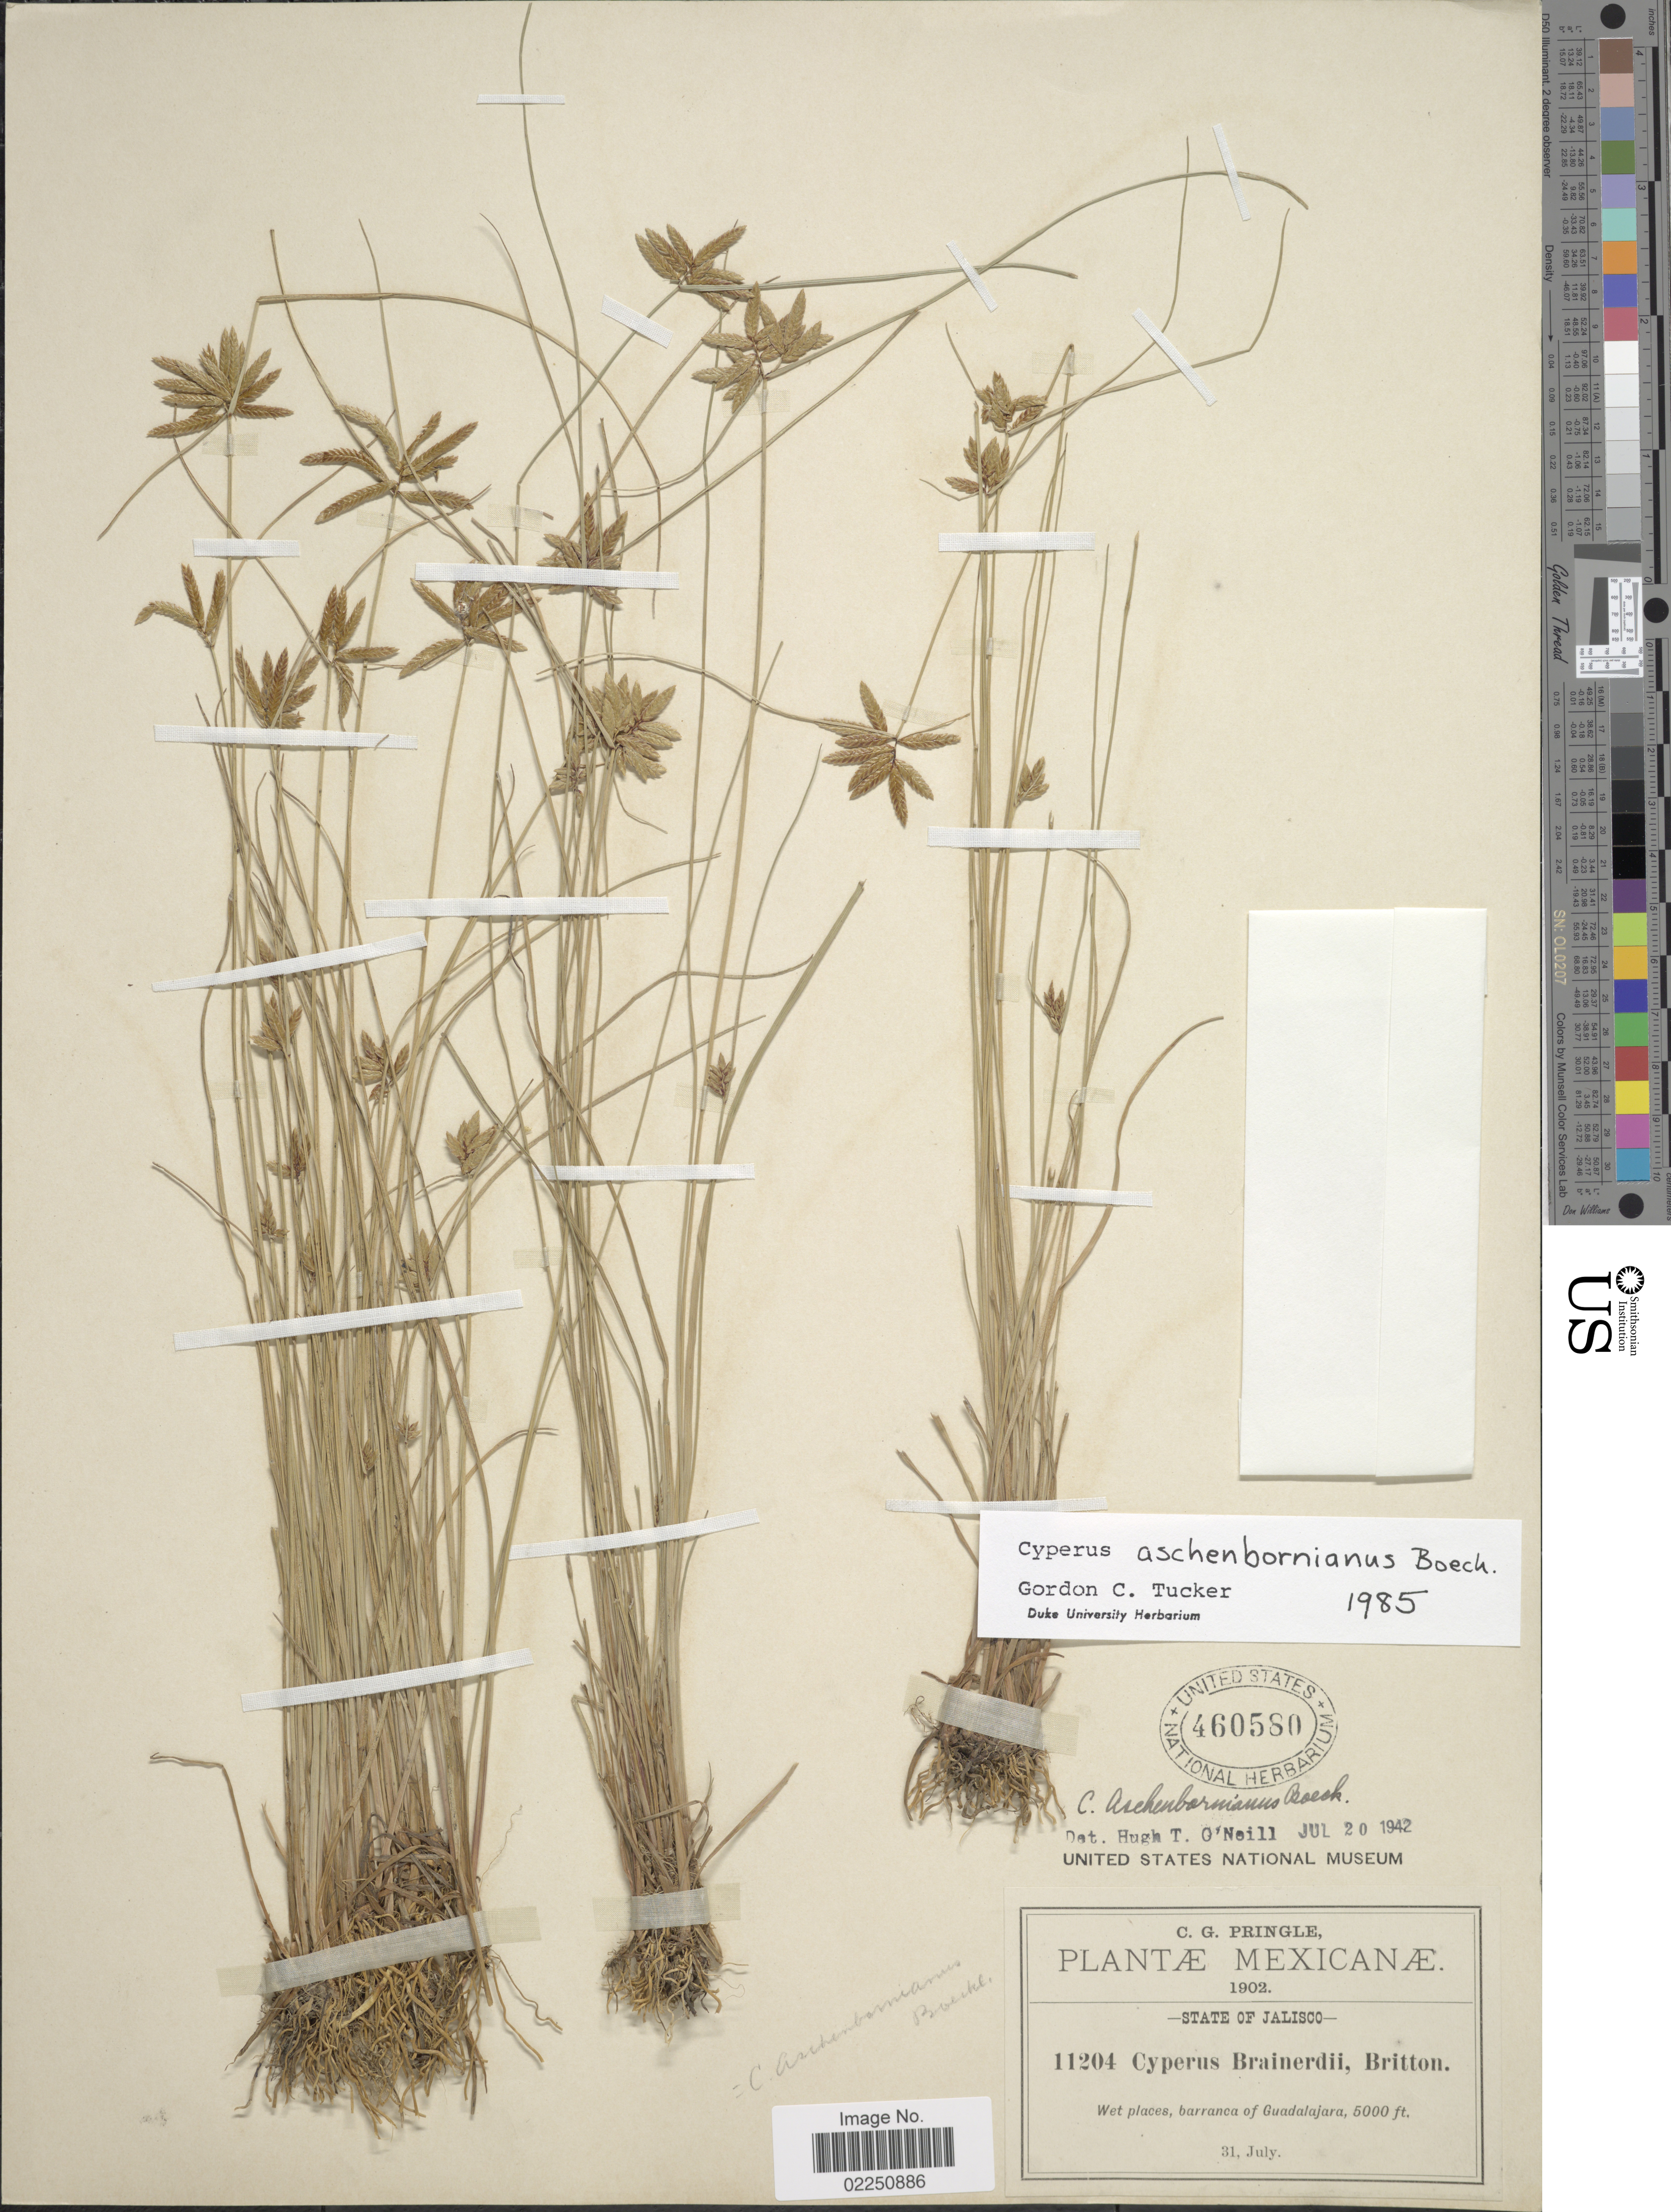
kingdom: Plantae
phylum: Tracheophyta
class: Liliopsida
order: Poales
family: Cyperaceae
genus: Cyperus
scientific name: Cyperus aschenbornianus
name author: Boeckeler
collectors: C. G. Pringle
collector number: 11204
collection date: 1902-07-31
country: Mexico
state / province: Jalisco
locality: Barranca of Guadalajara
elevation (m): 1524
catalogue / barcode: US 460580